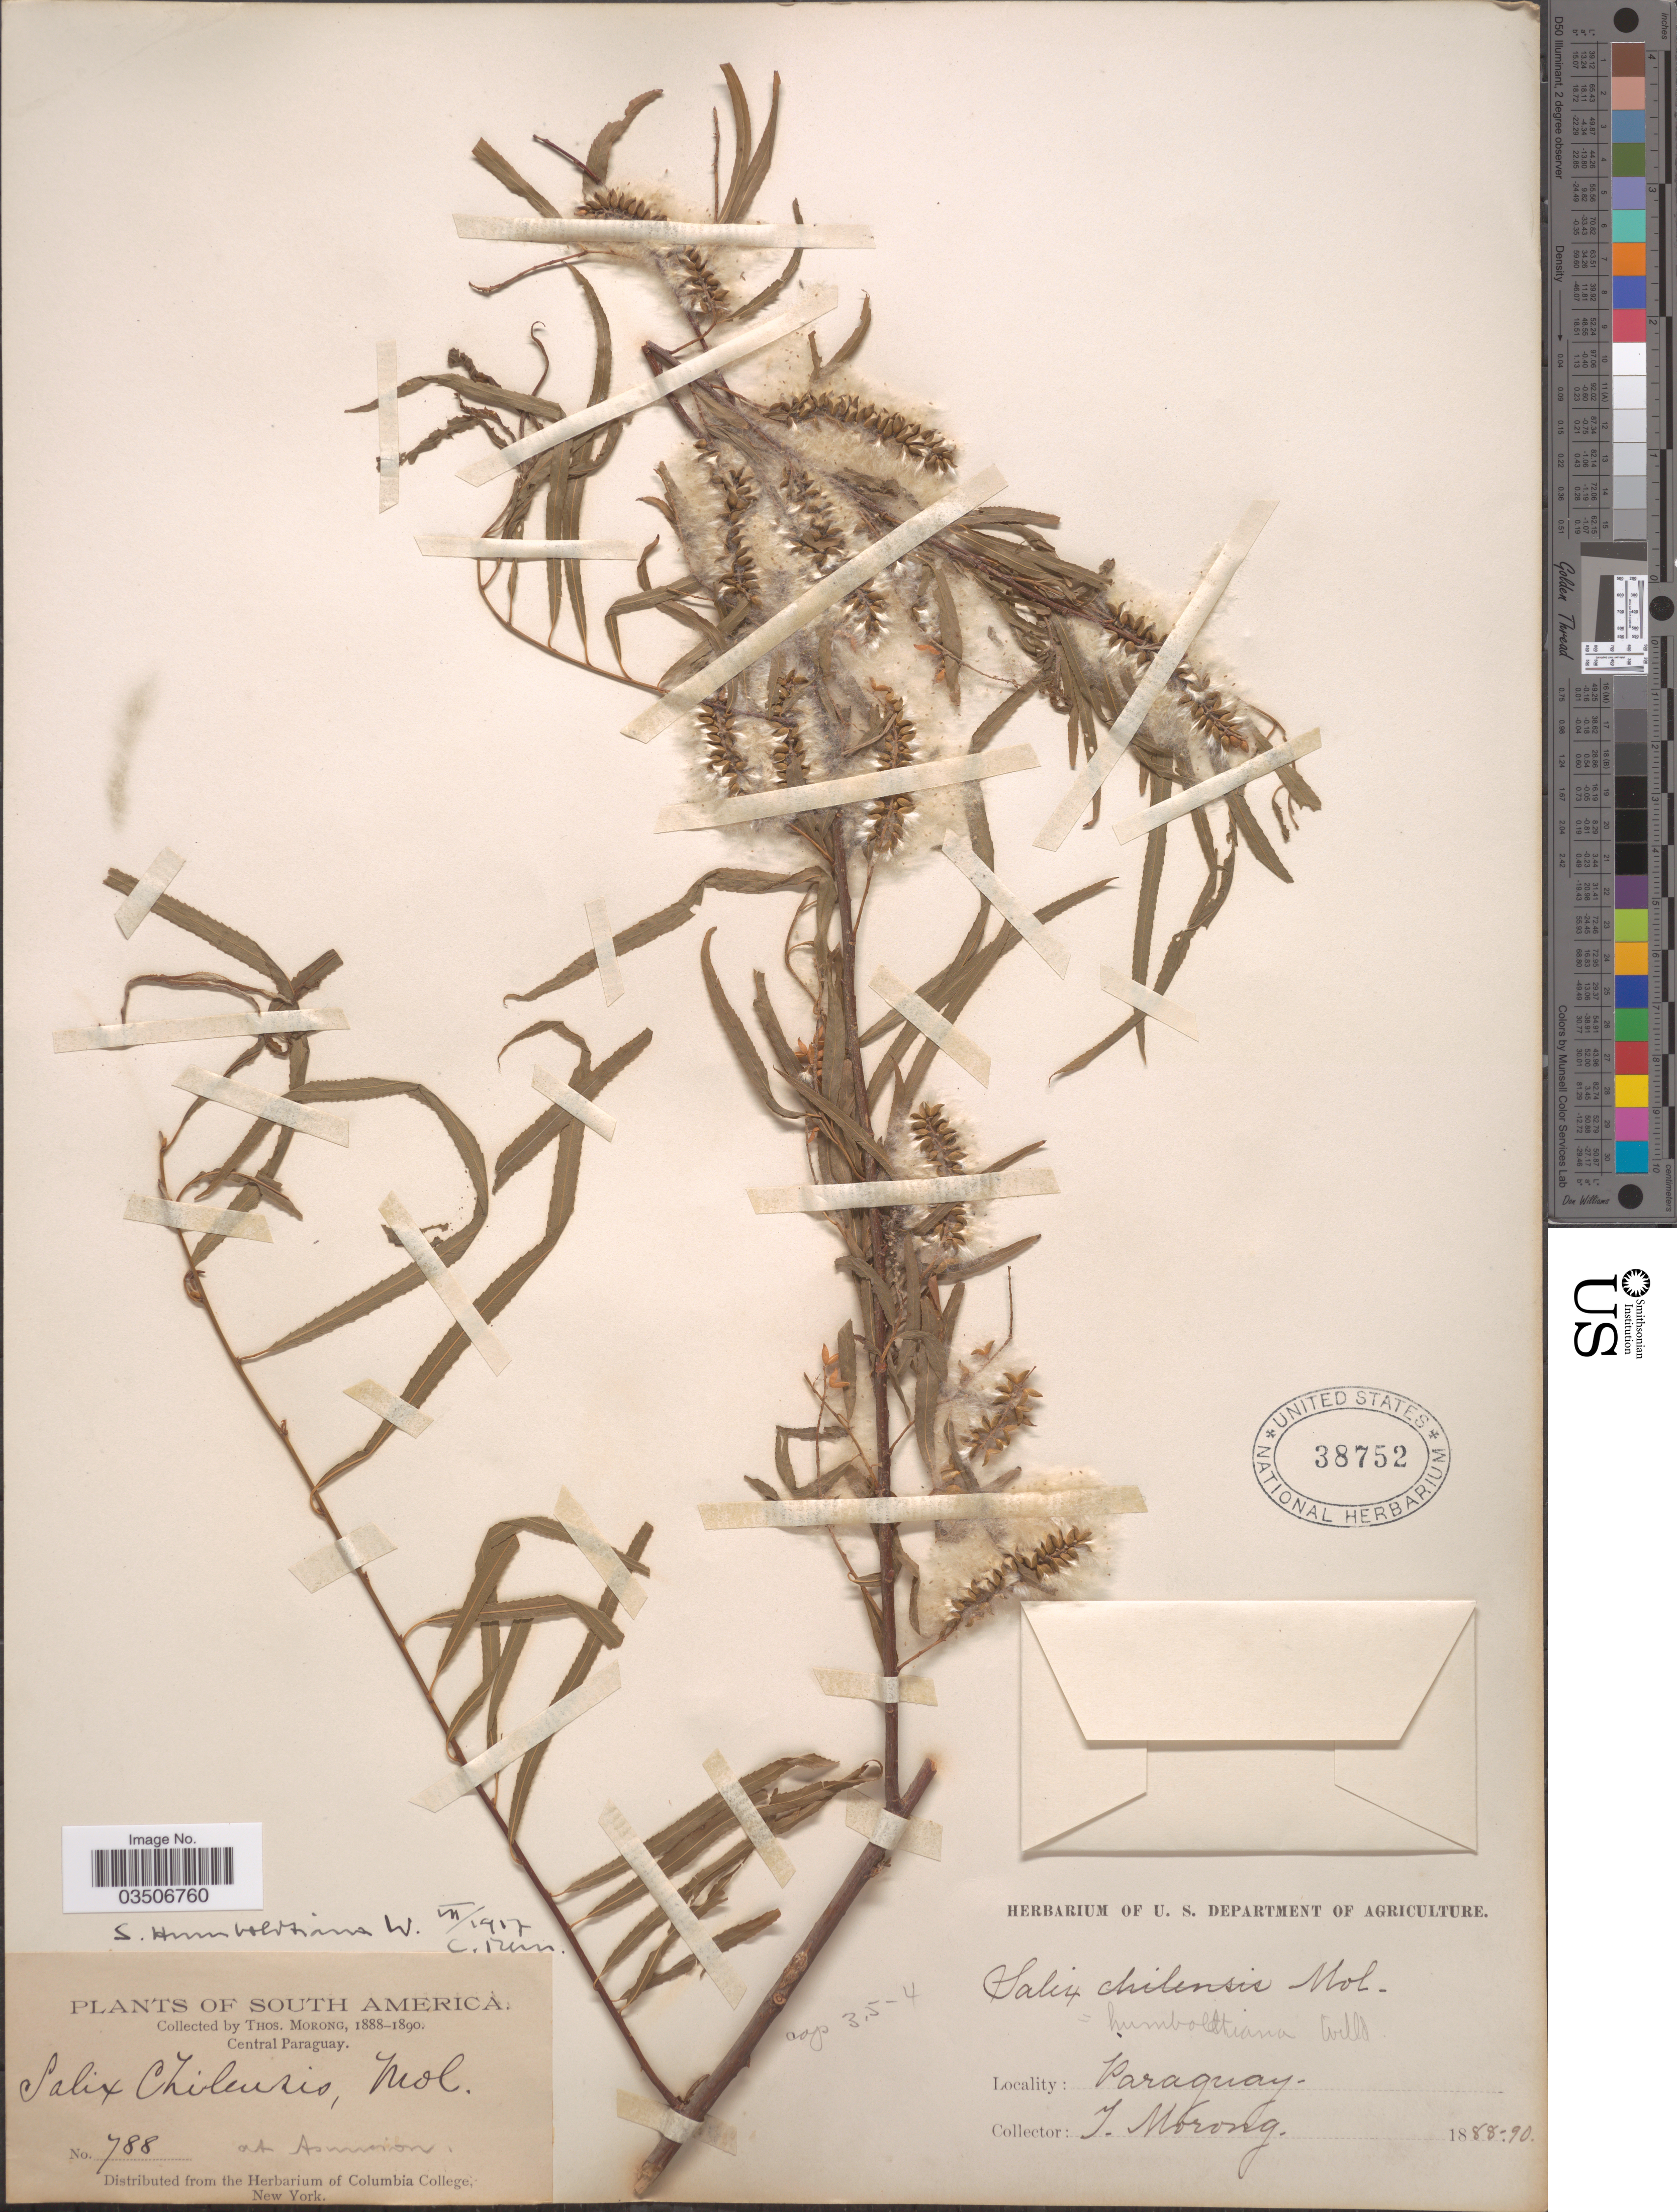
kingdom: Plantae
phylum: Tracheophyta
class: Magnoliopsida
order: Malpighiales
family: Salicaceae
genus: Salix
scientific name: Salix humboldtiana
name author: Willd.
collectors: ex herb. T. Morong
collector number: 788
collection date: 1888/1890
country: Paraguay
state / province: Central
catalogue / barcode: US 38752